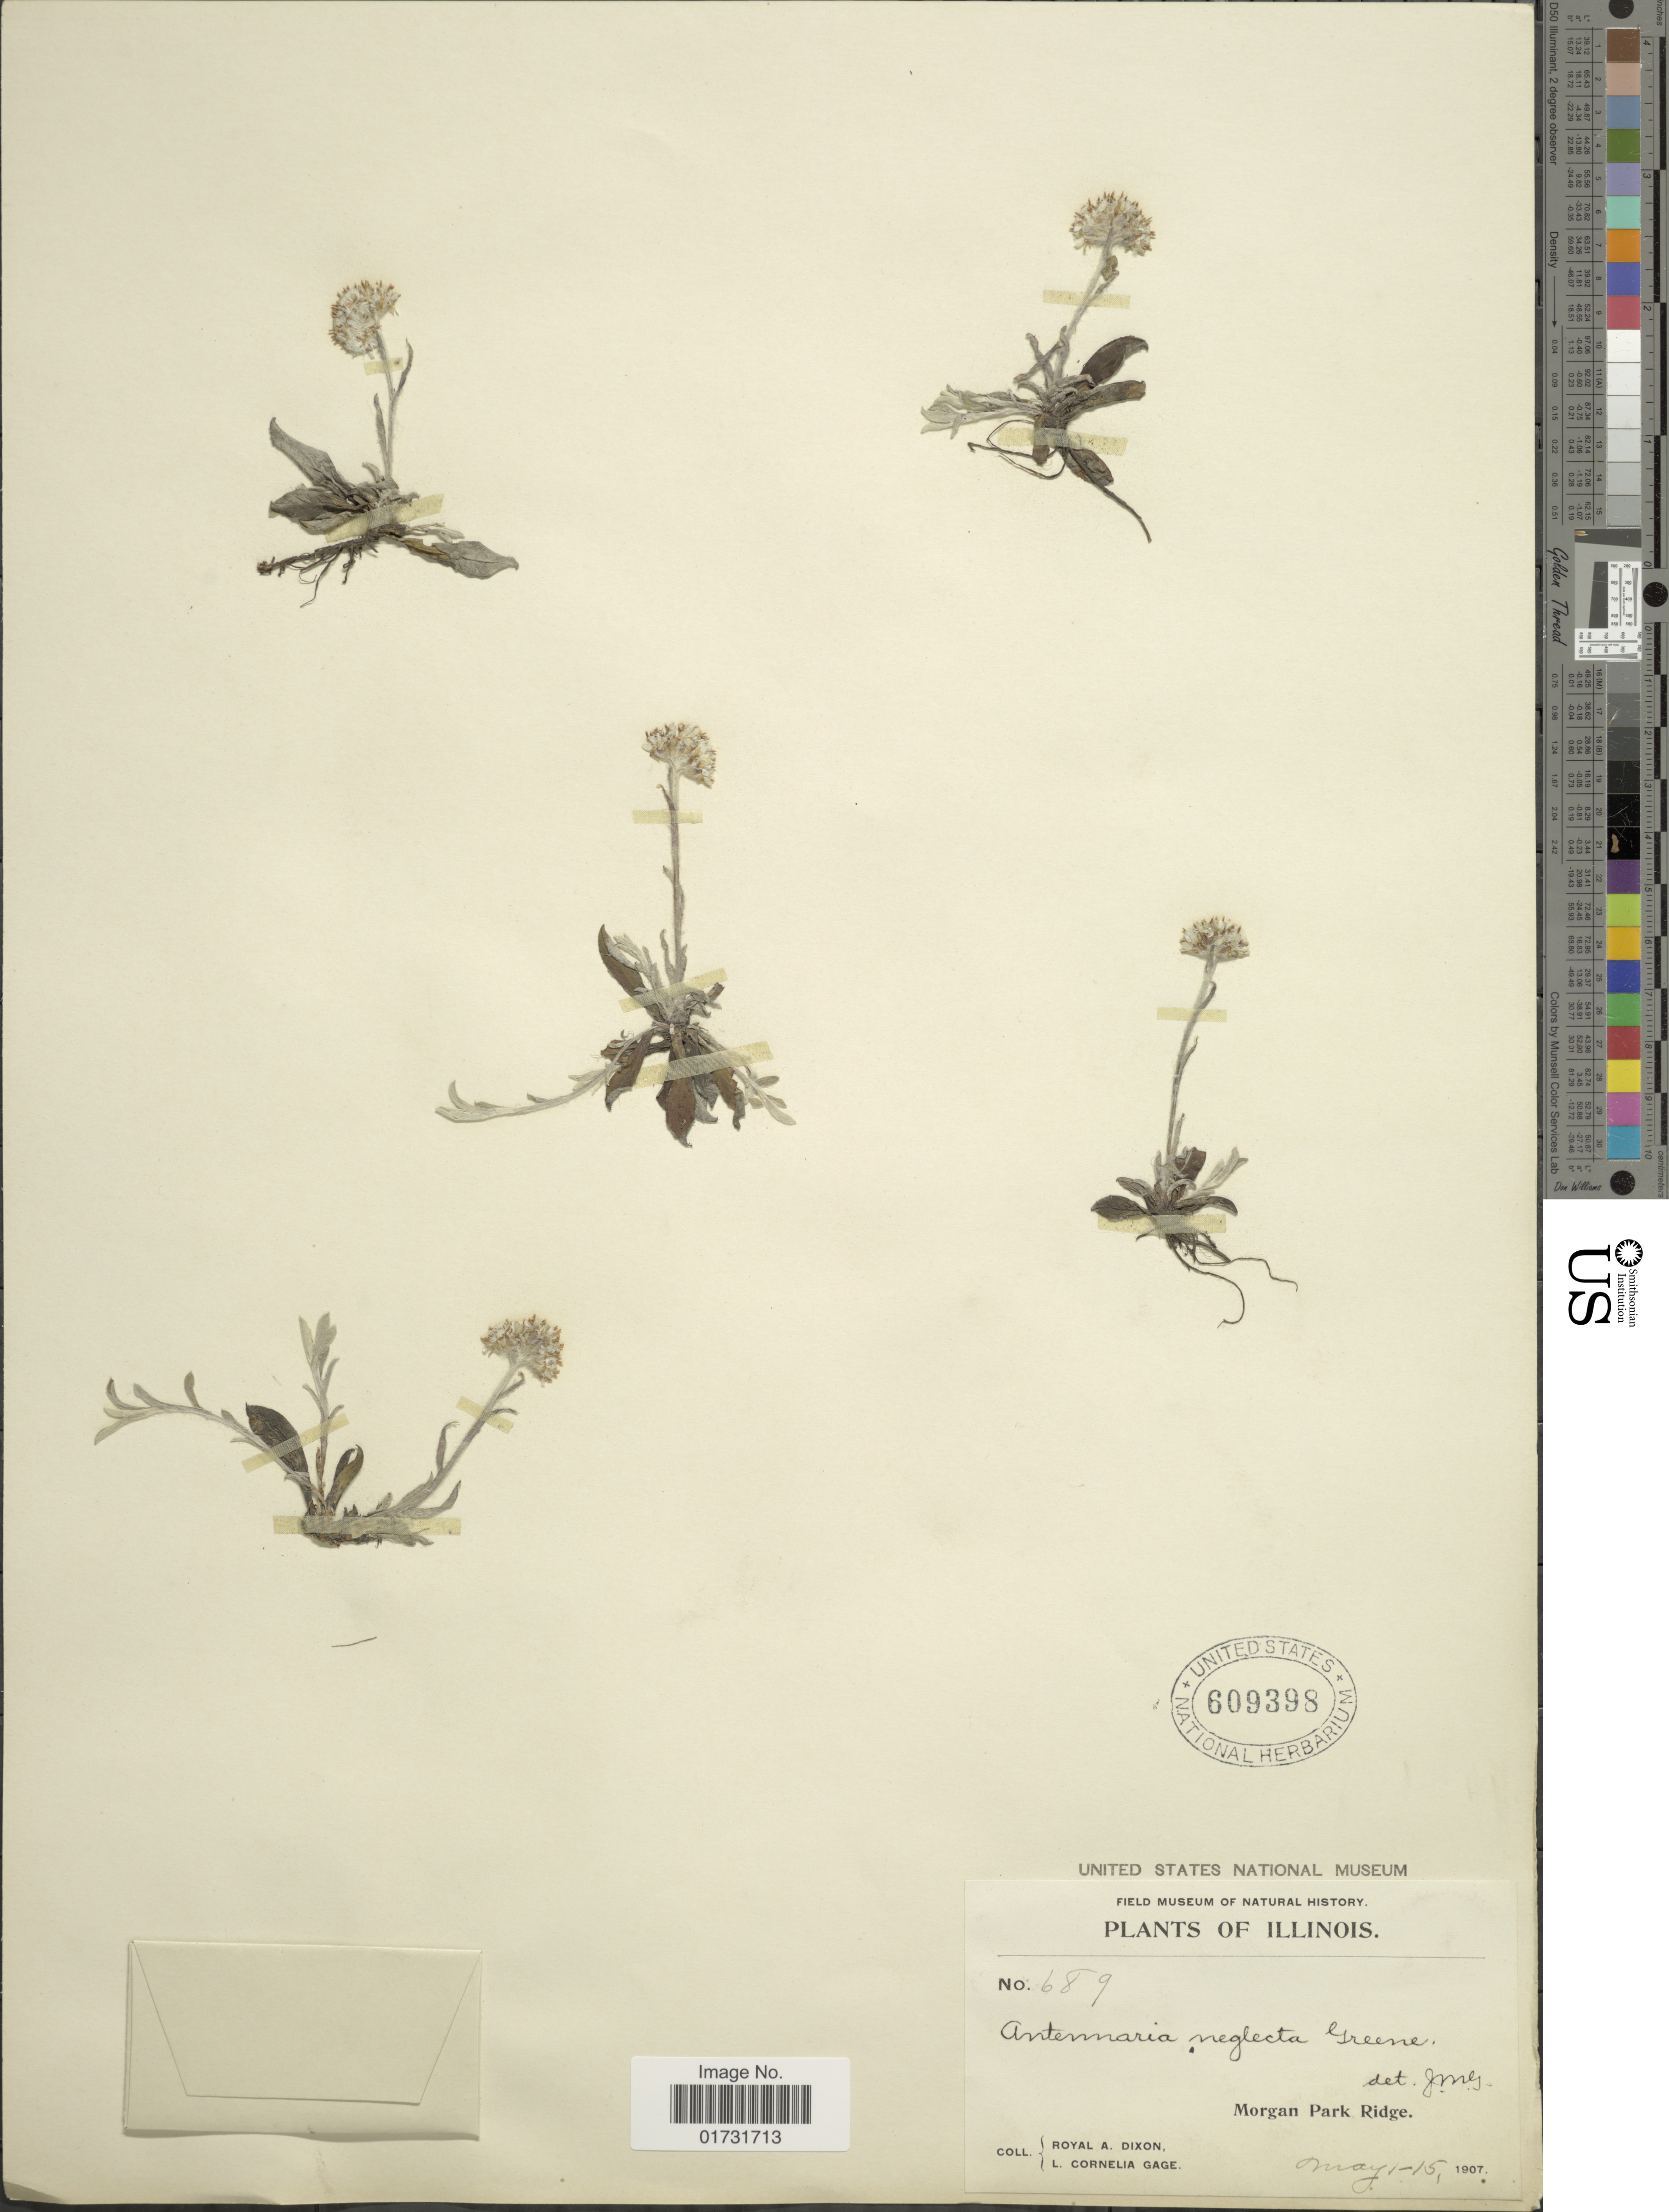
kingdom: Plantae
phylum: Tracheophyta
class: Magnoliopsida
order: Asterales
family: Asteraceae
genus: Antennaria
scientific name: Antennaria neglecta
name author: Greene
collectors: R. A. Dixon & L. Gage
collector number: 689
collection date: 1907-05-01/1907-05-15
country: United States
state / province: Illinois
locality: Morgan Park Ridge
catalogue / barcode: US 609398